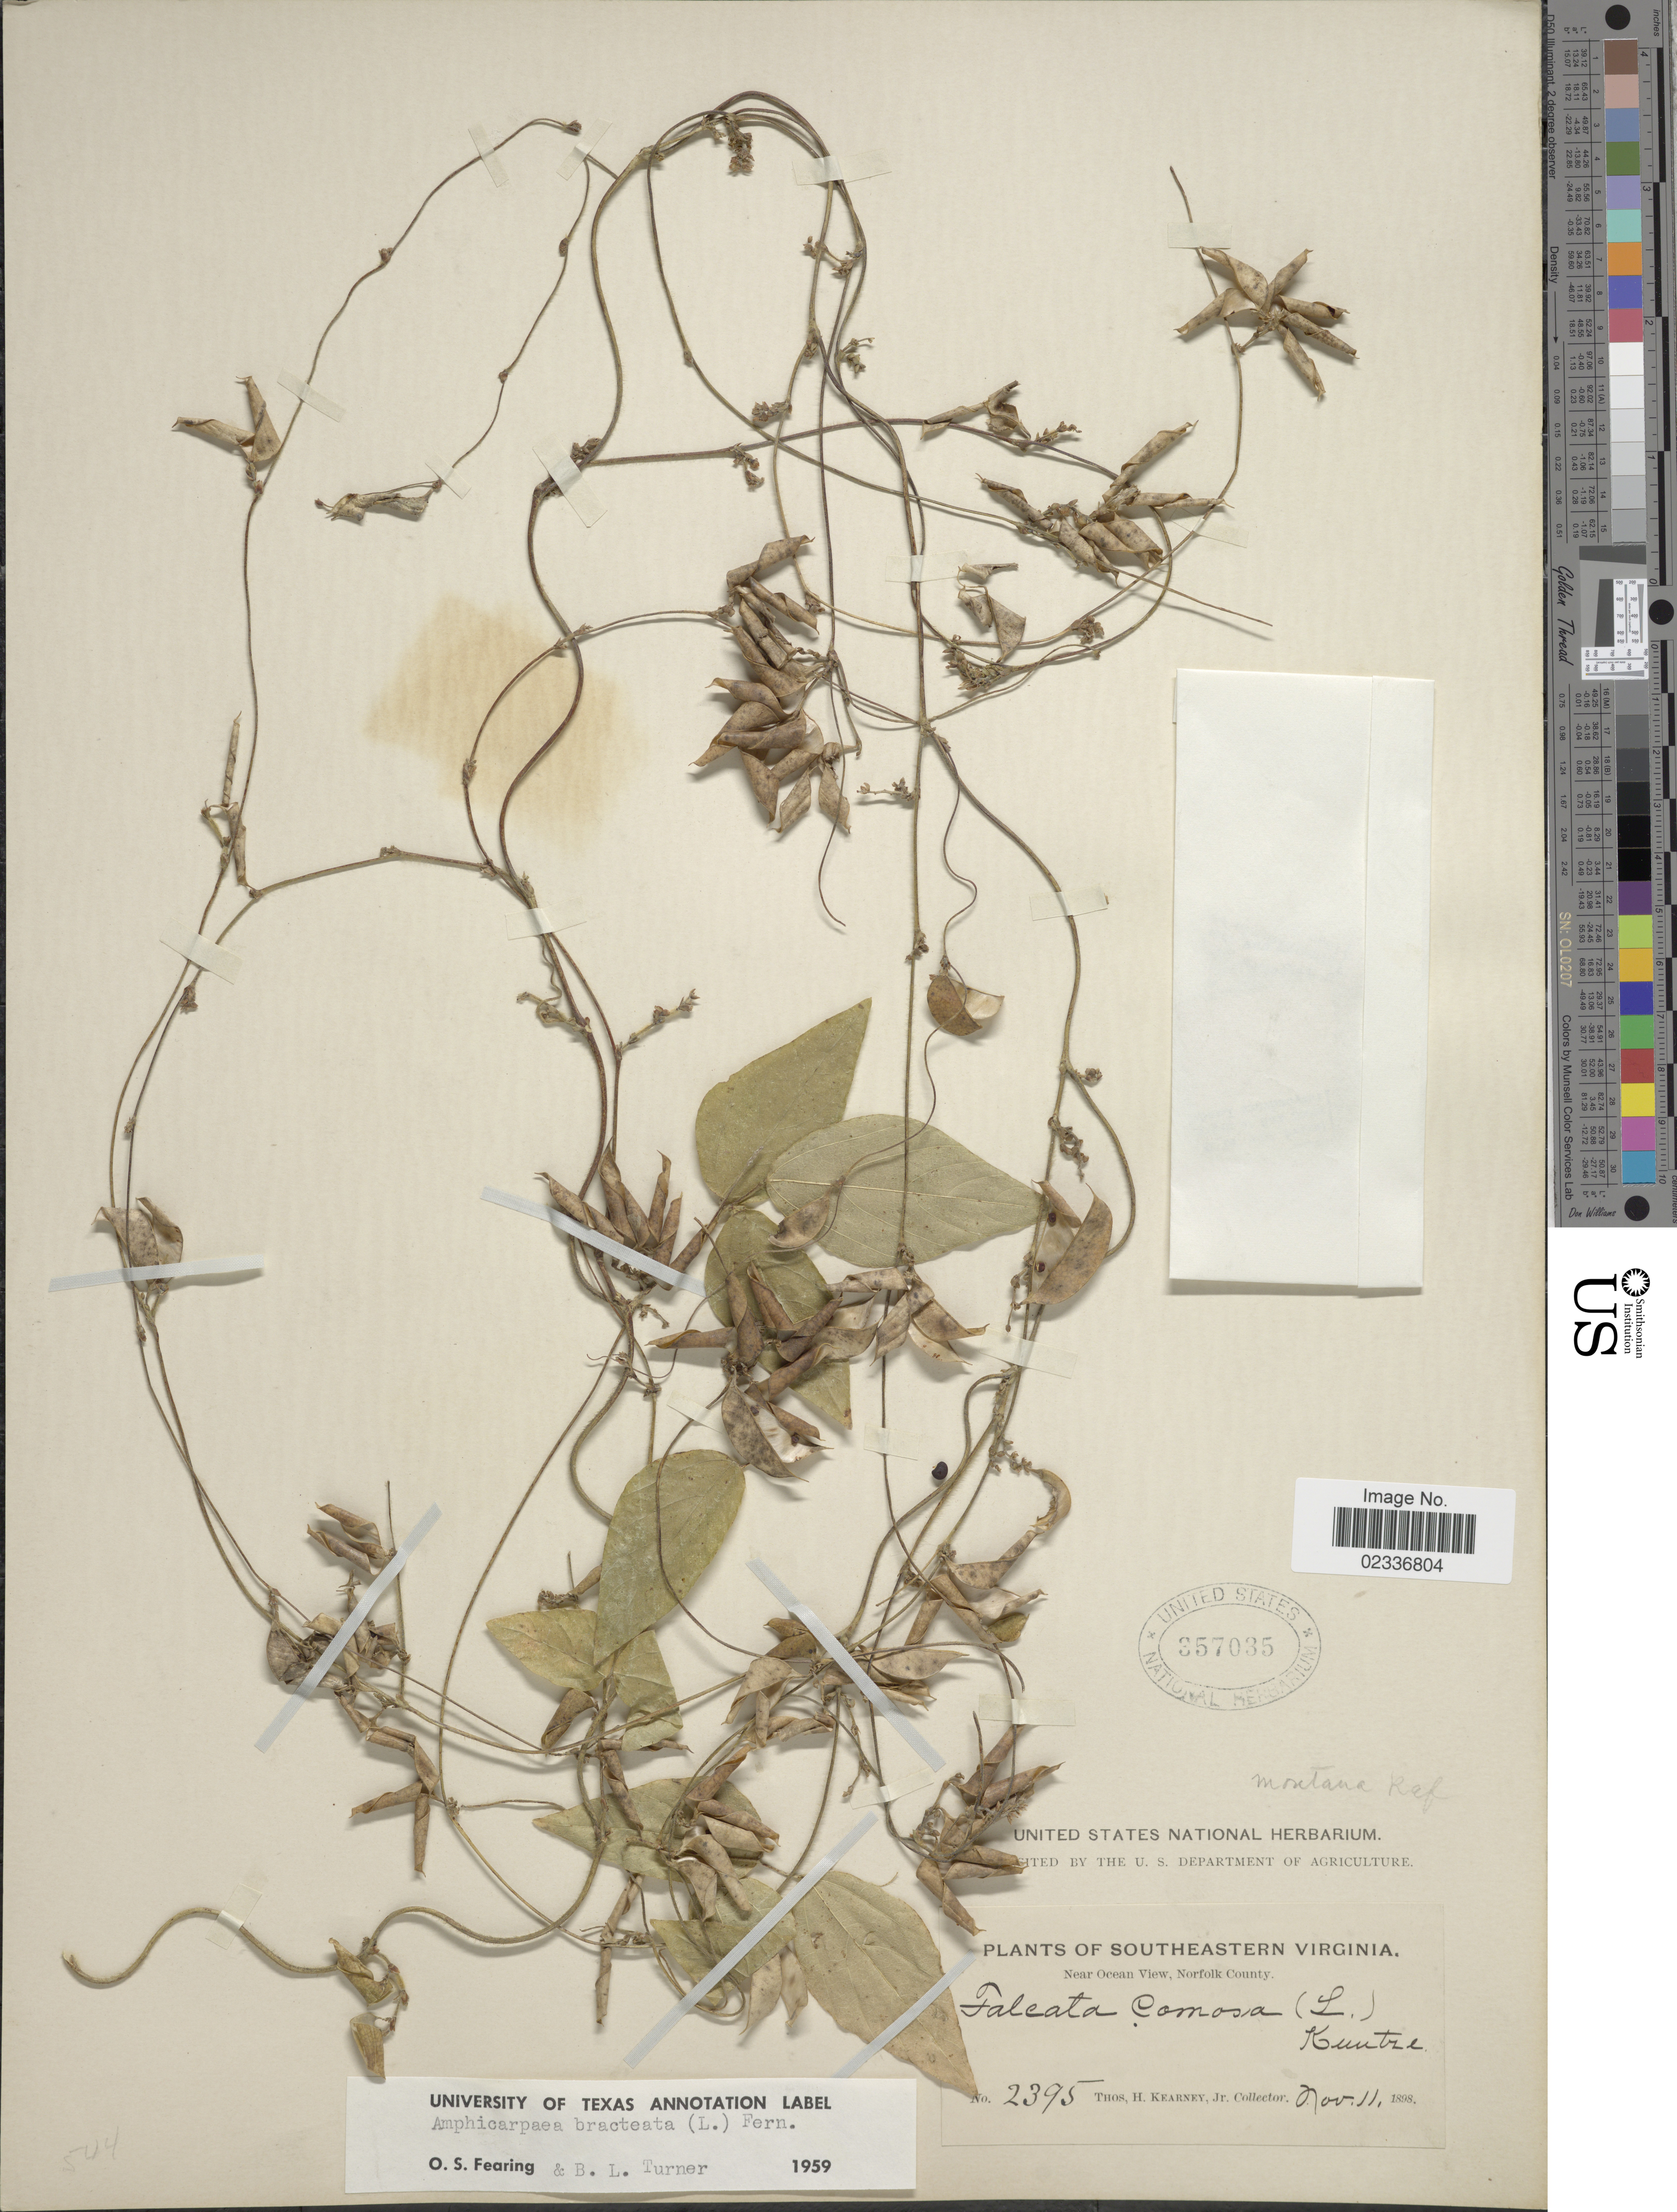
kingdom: Plantae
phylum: Tracheophyta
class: Magnoliopsida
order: Fabales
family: Fabaceae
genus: Amphicarpaea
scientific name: Amphicarpaea bracteata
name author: (L.) Fernald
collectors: T. H. Kearney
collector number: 2395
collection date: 1898-11-11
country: United States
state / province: Virginia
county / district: City of Norfolk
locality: Southeastern Virginia, near Ocean View, Norfolk County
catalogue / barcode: US 357035